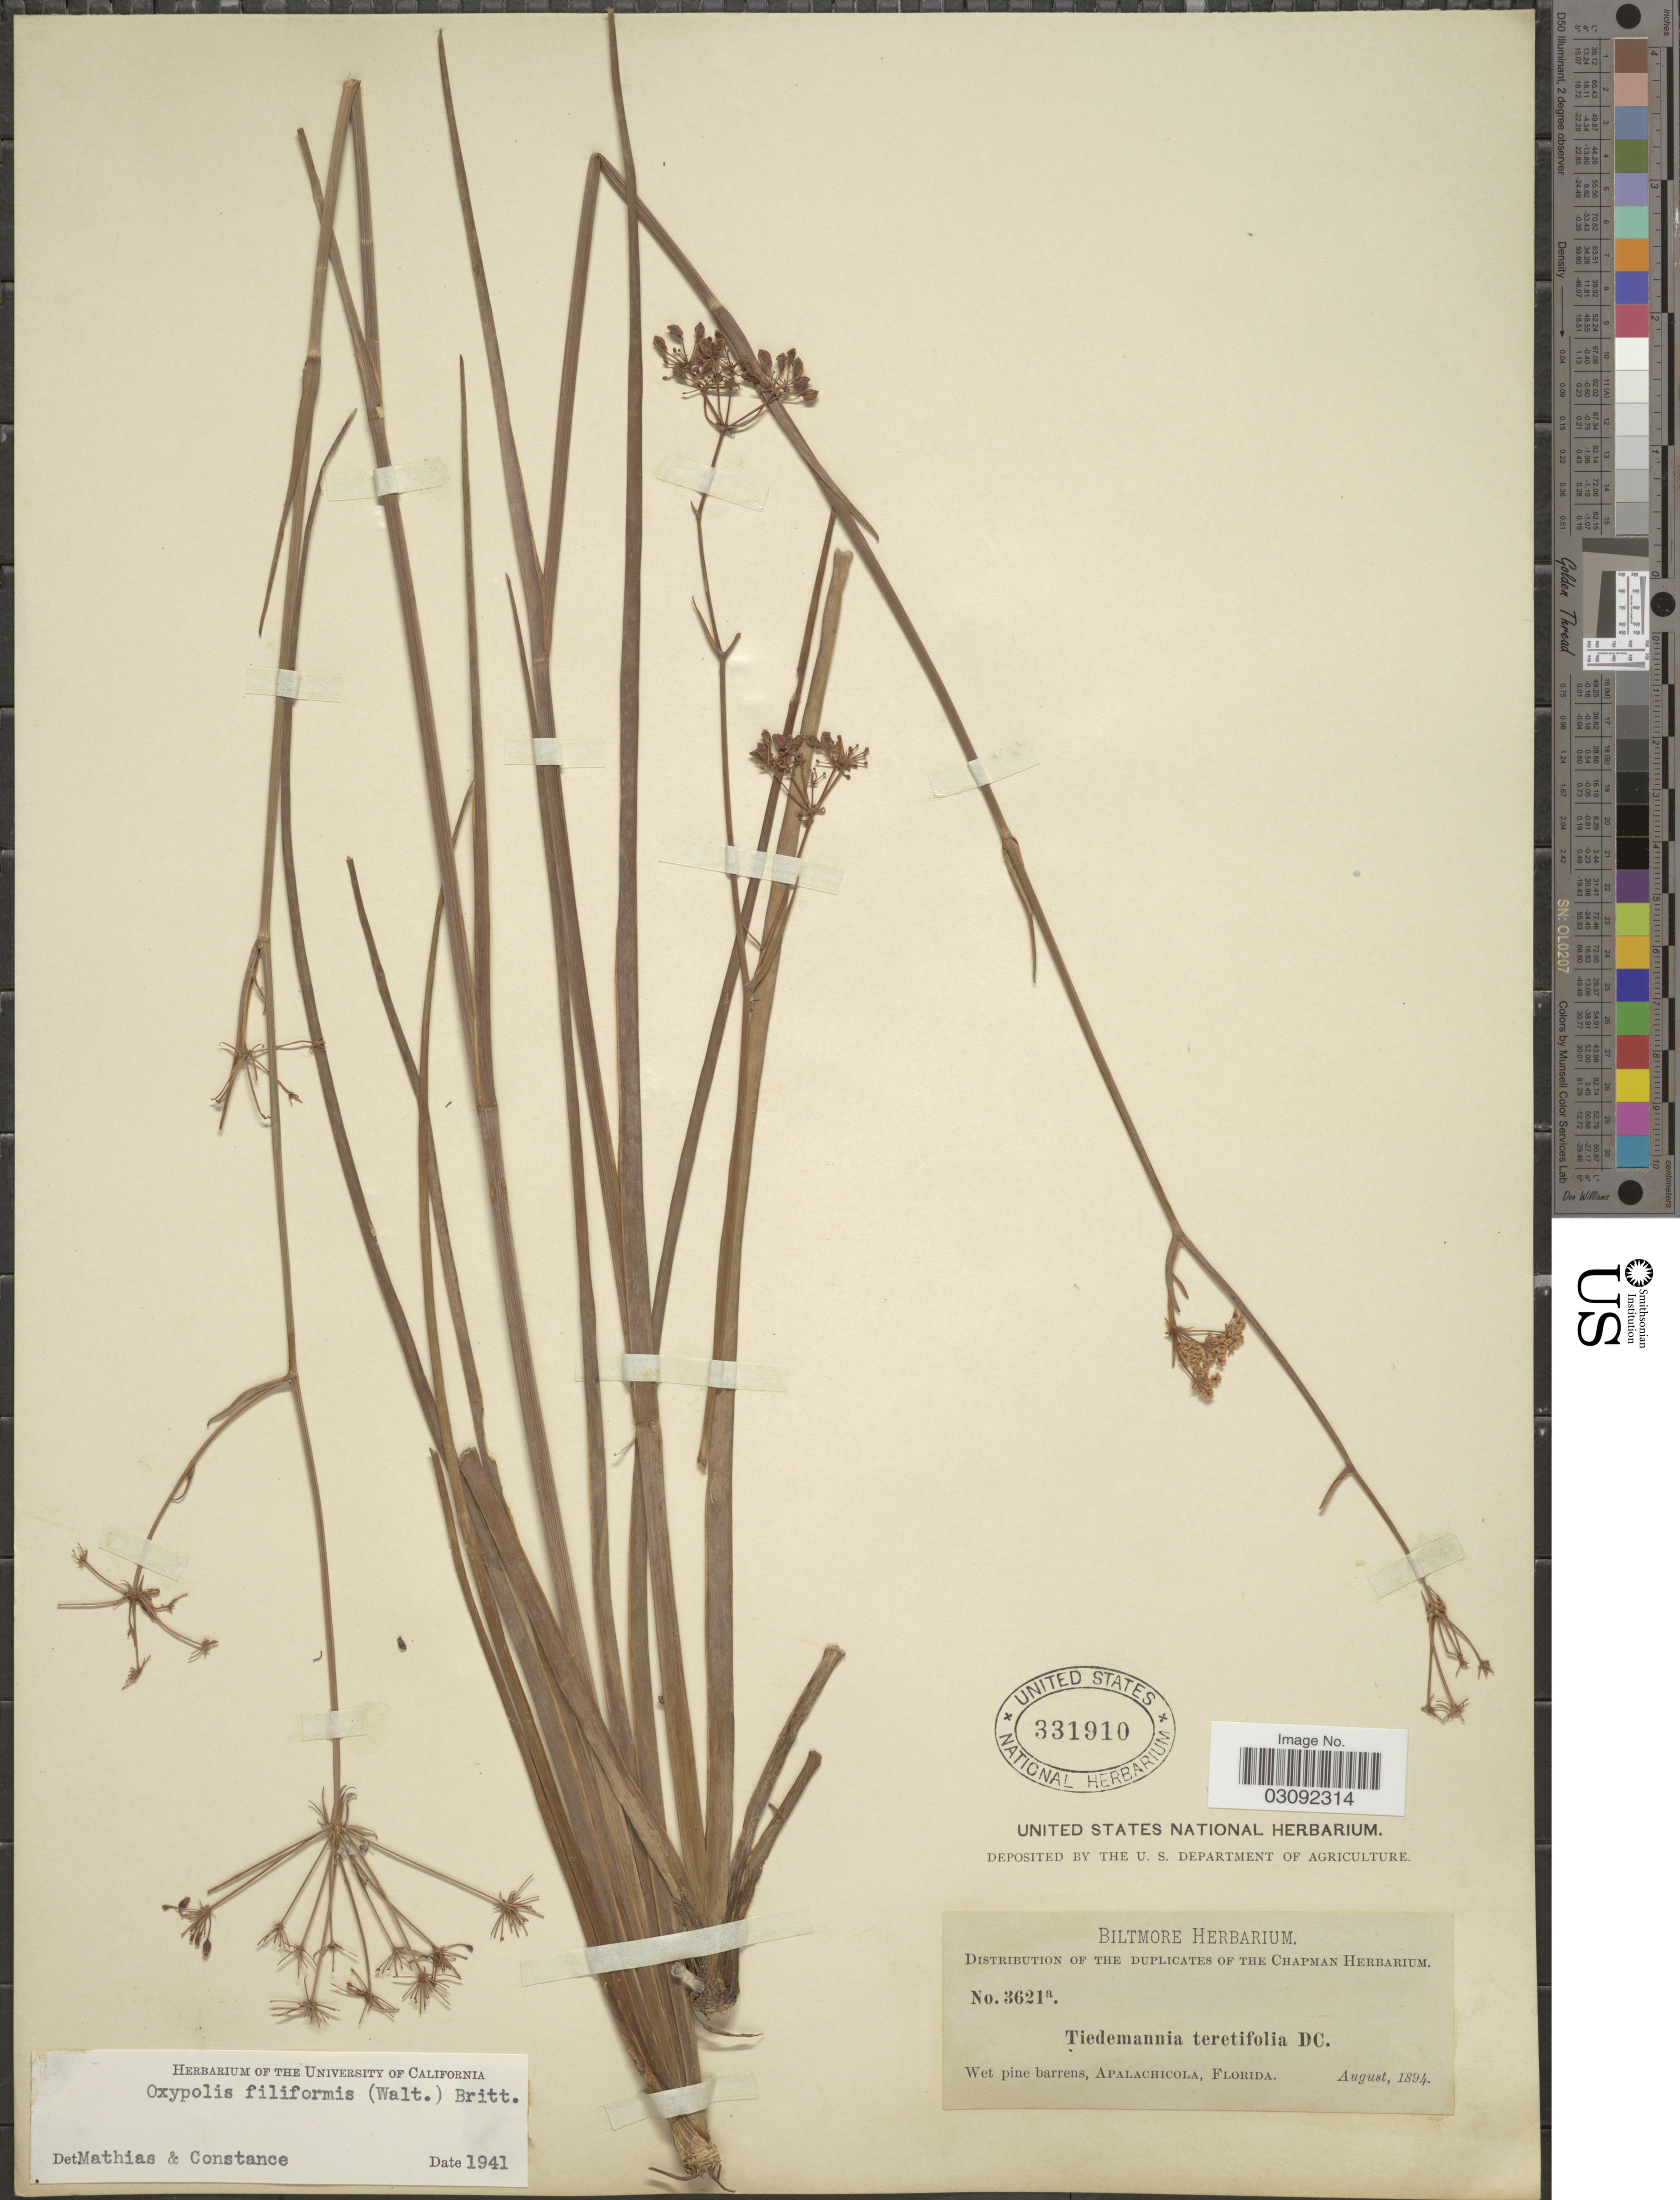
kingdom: Plantae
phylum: Tracheophyta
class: Magnoliopsida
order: Apiales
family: Apiaceae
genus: Oxypolis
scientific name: Oxypolis filiformis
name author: (Walter) Britton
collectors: ex herb. Biltmore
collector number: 3621a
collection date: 1894-08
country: United States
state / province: Florida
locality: Apalachicola.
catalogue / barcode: US 331910